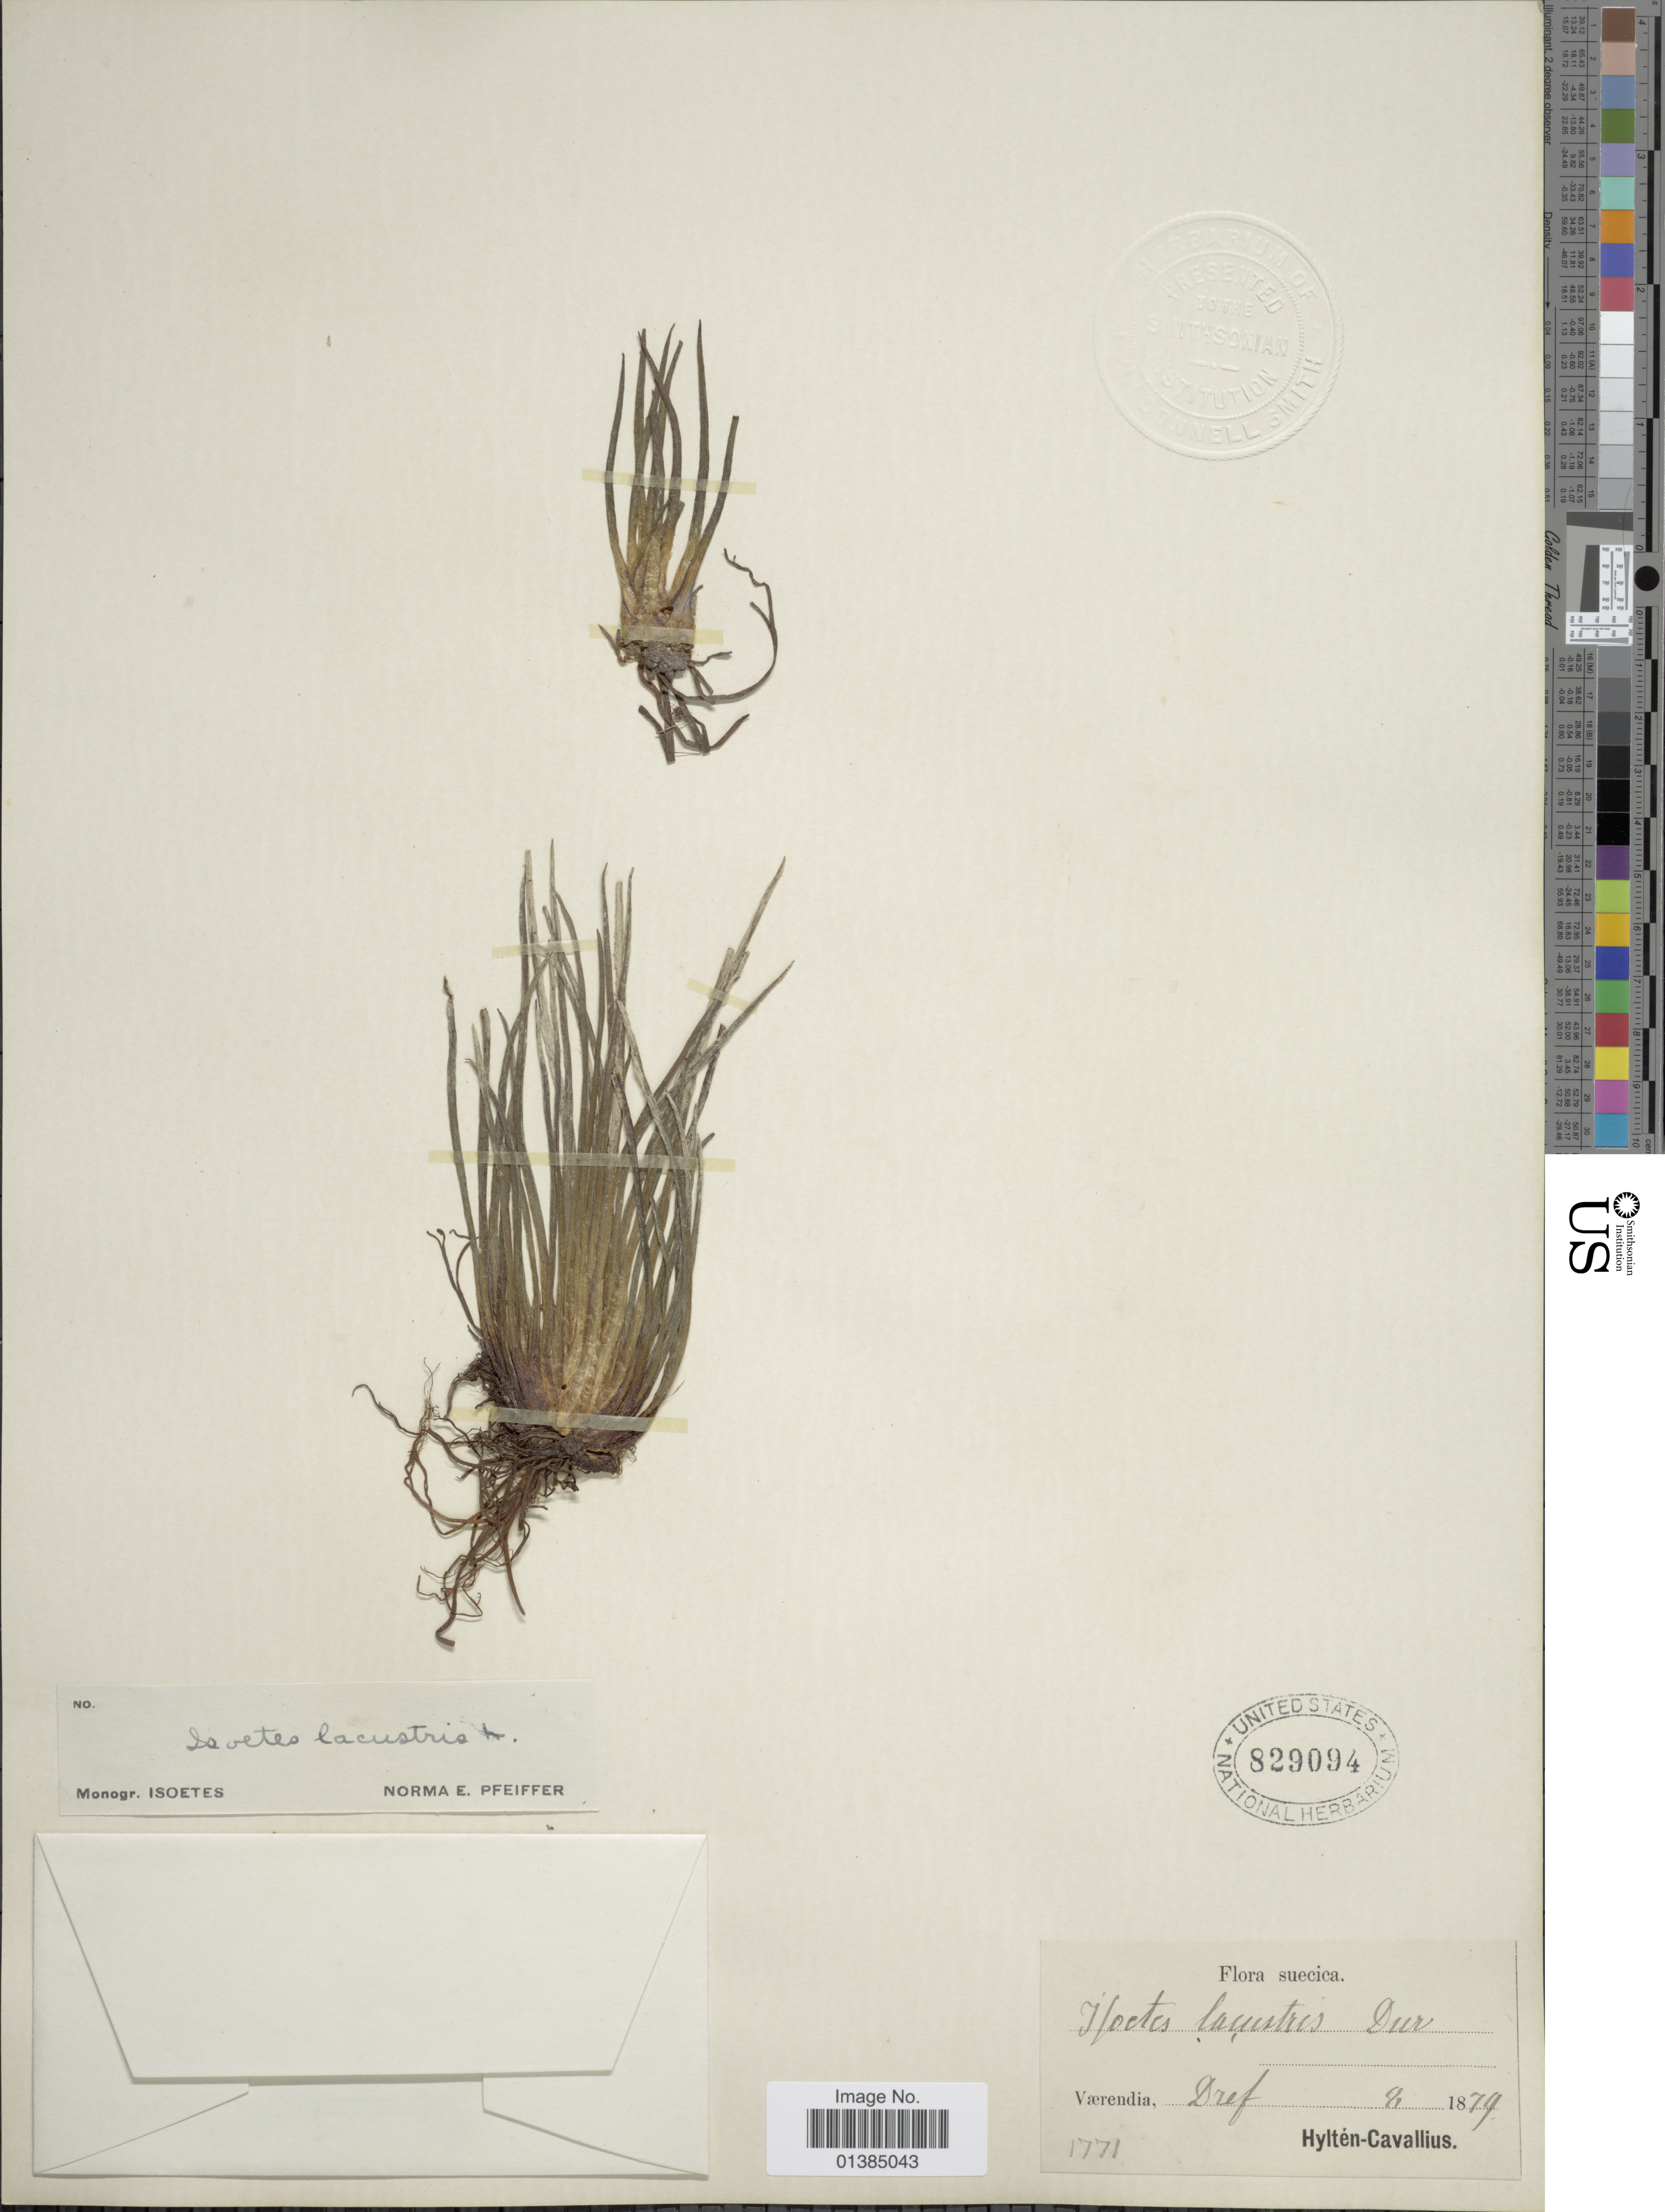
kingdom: Plantae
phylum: Tracheophyta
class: Lycopodiopsida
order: Isoetales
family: Isoetaceae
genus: Isoetes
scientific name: Isoetes lacustris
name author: L.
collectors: Hyltén-Cavallius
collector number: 1771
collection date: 1879-08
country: Sweden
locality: Suecica. Værendia, Dref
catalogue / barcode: US 829094